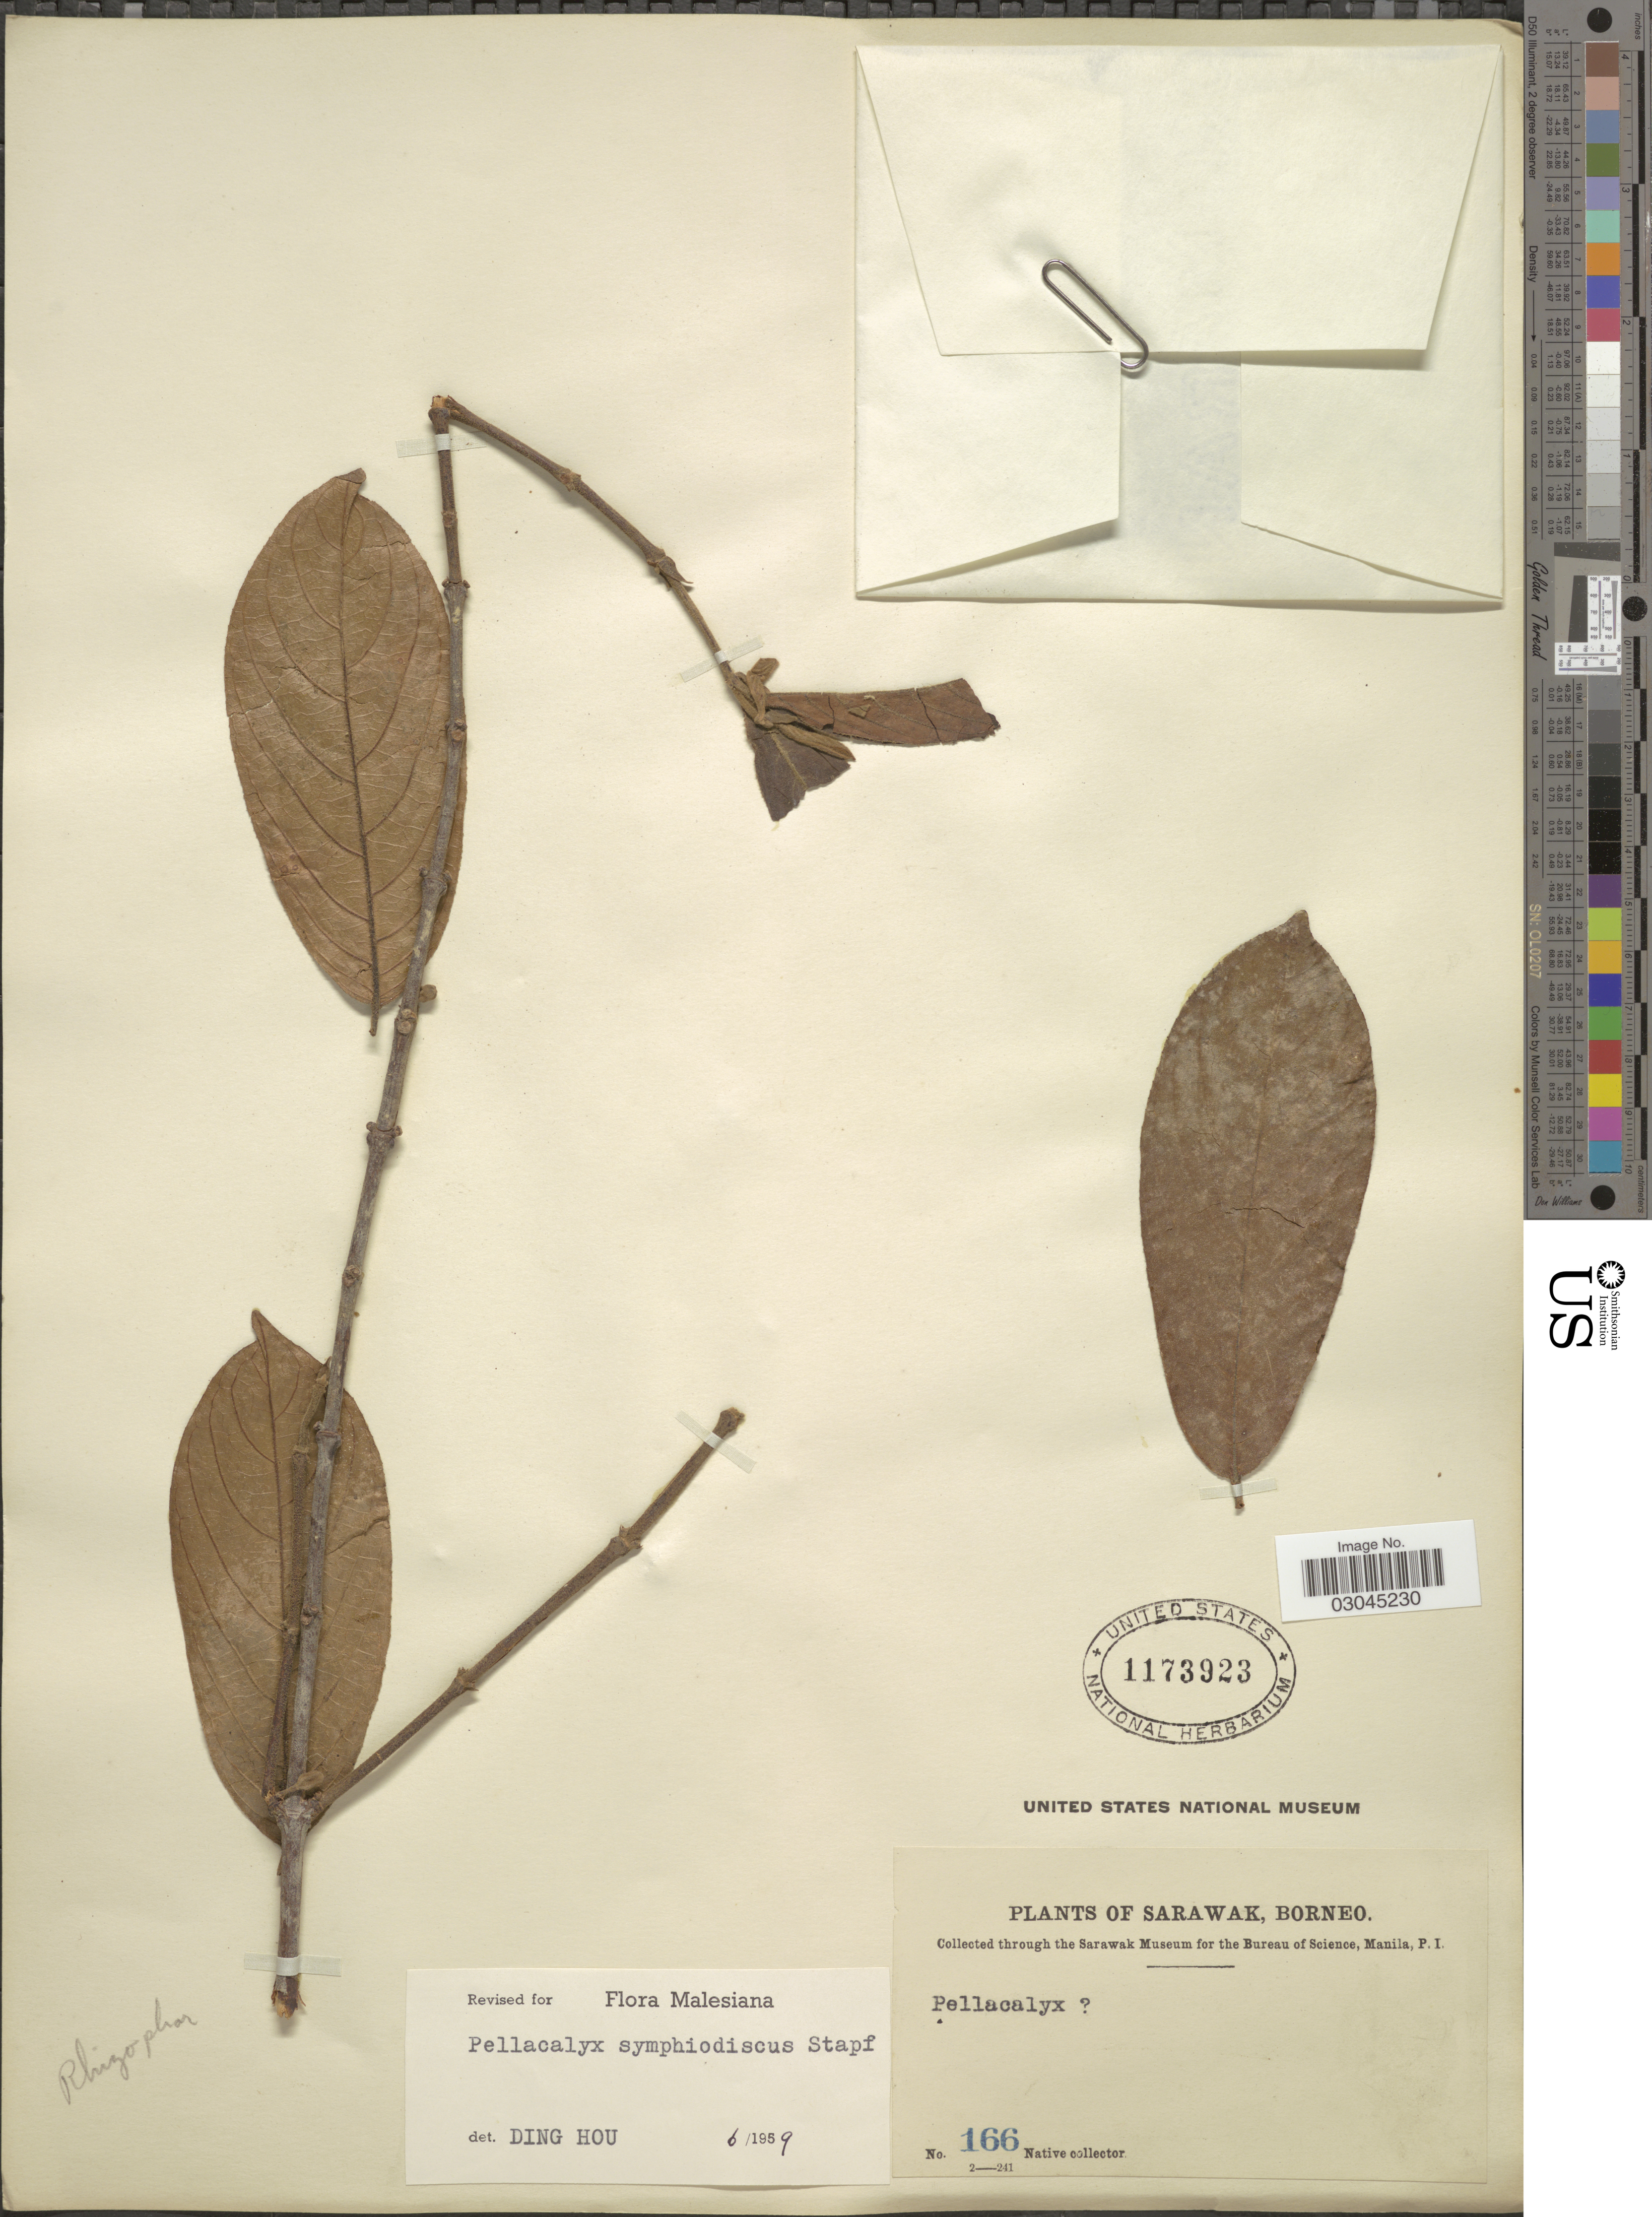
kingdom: Plantae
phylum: Tracheophyta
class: Magnoliopsida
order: Malpighiales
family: Rhizophoraceae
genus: Pellacalyx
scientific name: Pellacalyx symphiodiscus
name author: Stapf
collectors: Native collector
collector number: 166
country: Malaysia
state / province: Sarawak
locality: Borneo.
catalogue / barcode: US 1173923